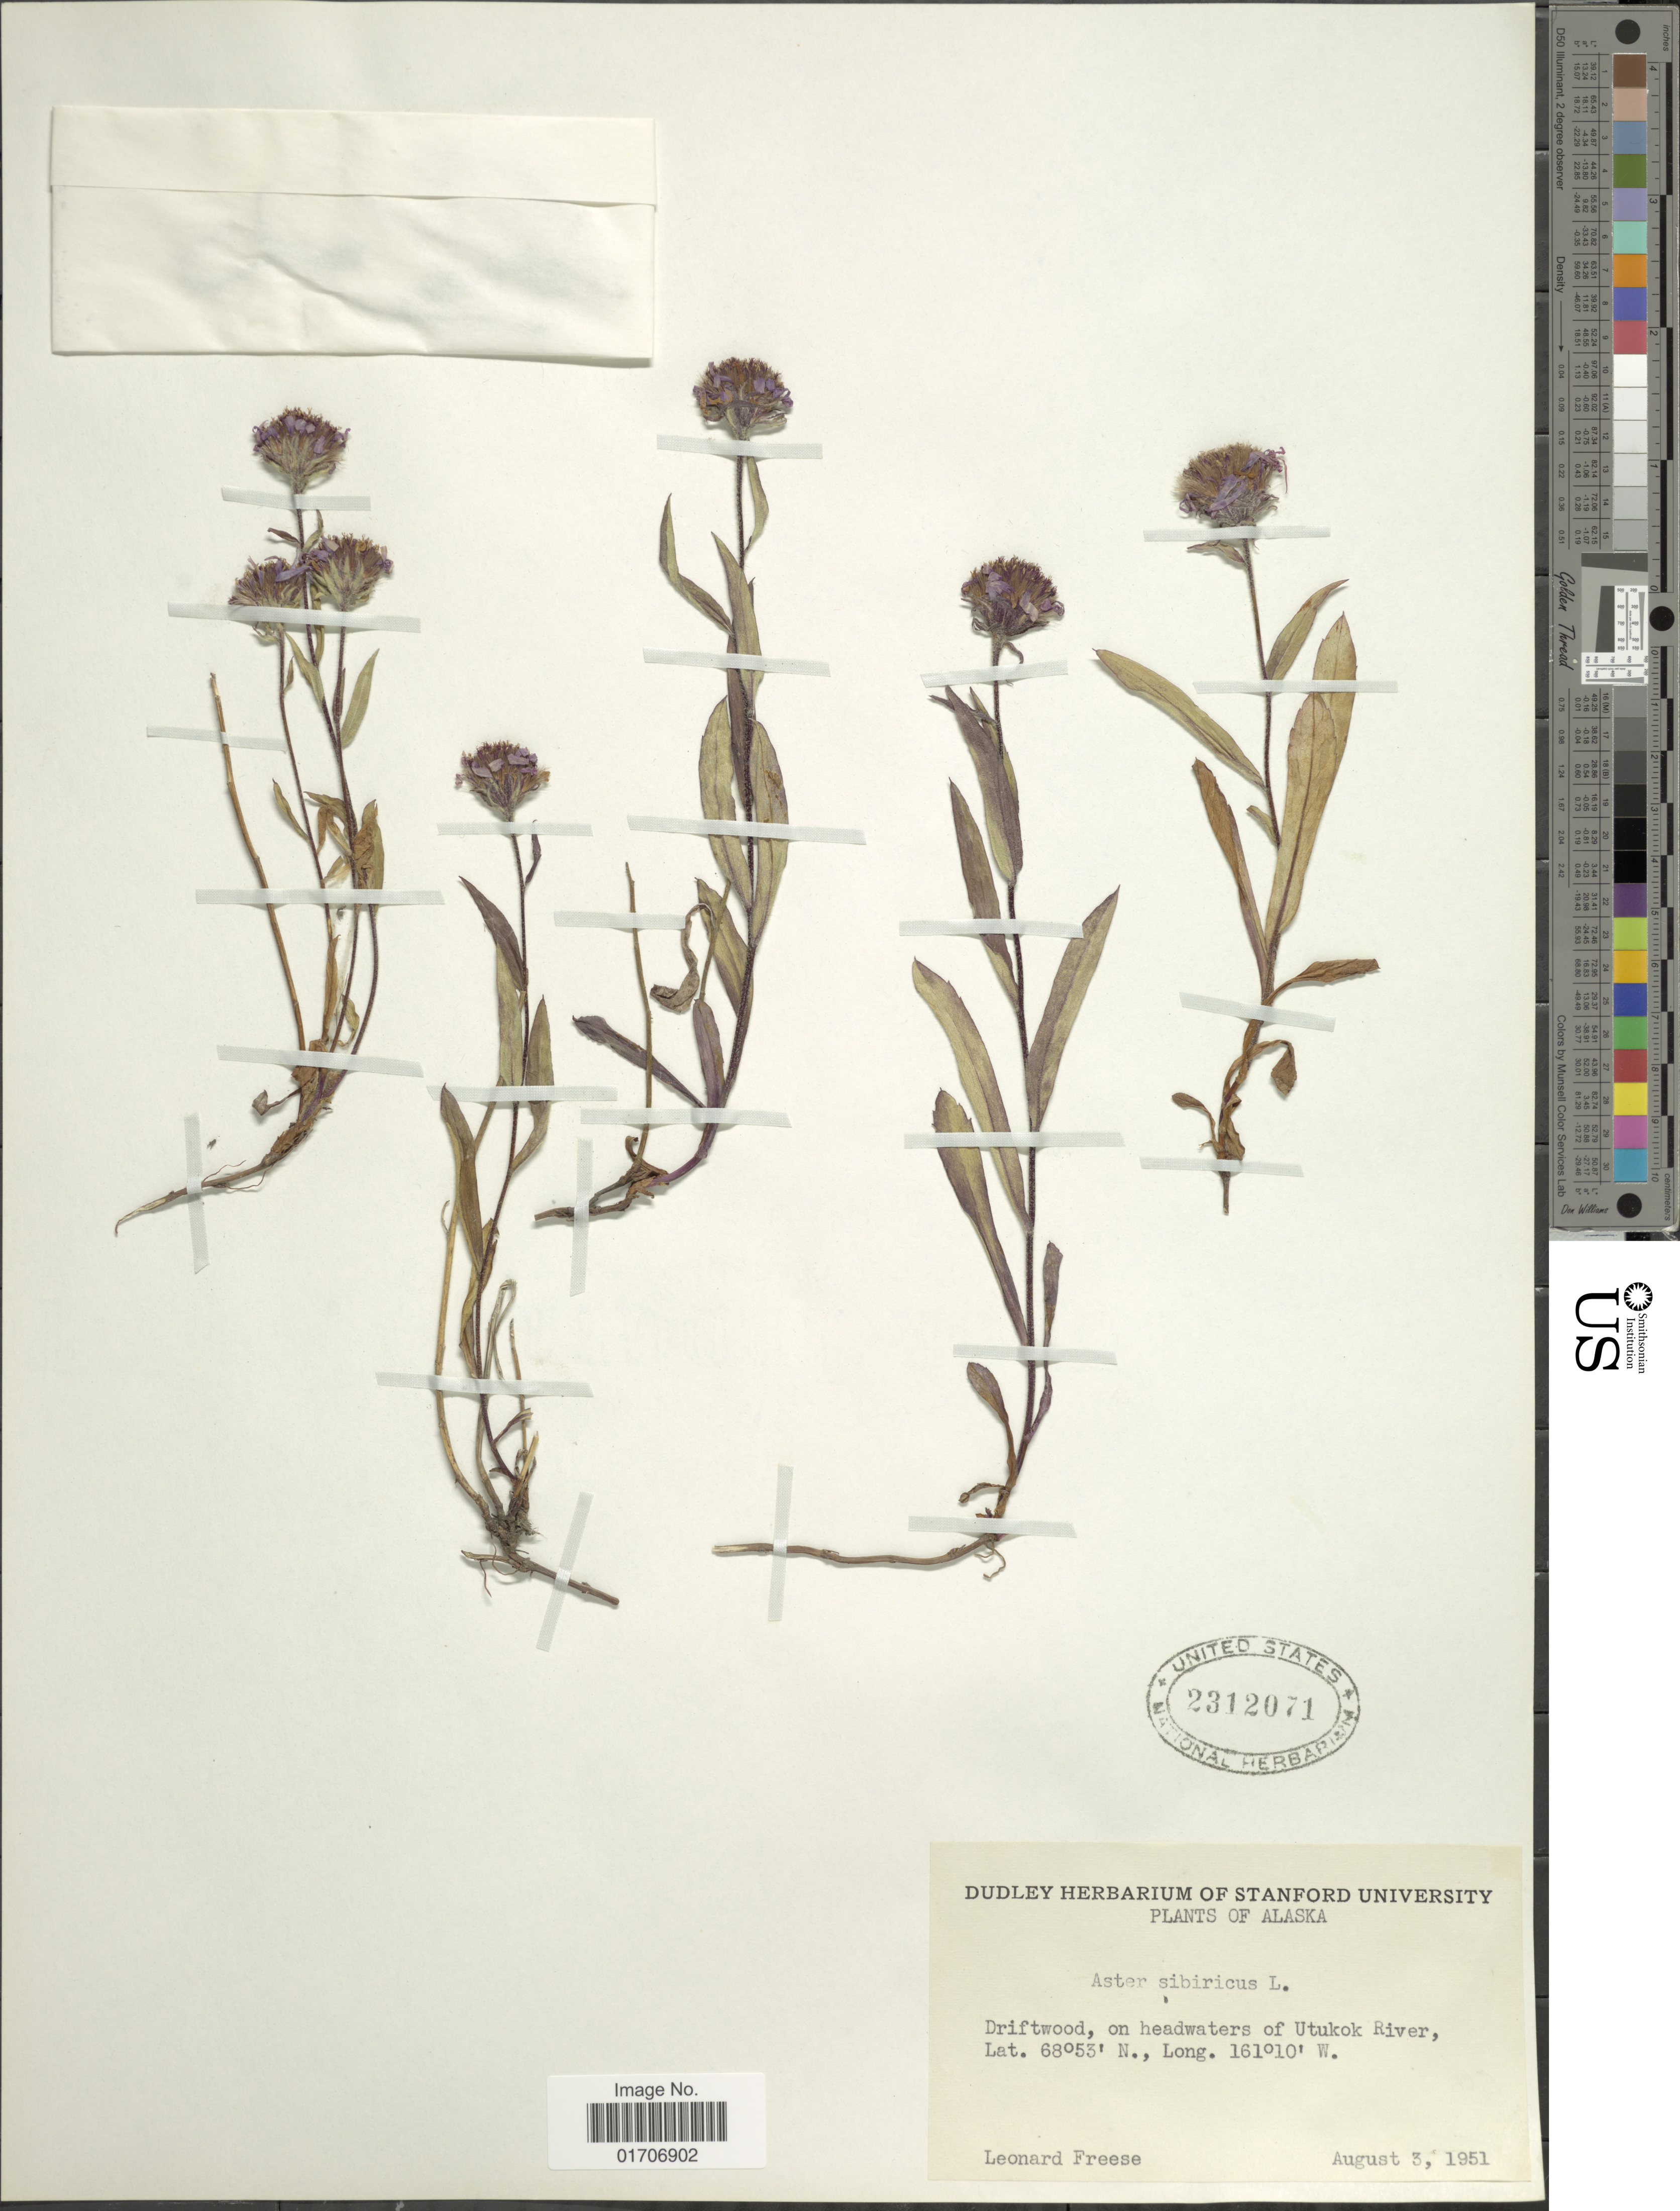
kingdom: Plantae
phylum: Tracheophyta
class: Magnoliopsida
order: Asterales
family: Asteraceae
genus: Eurybia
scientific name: Eurybia sibirica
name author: (L.) G.L. Nesom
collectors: L. Freese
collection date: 1951-08-03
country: United States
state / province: Alaska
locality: Driftwood, on headwaters of Utukok River.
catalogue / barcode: US 2312071